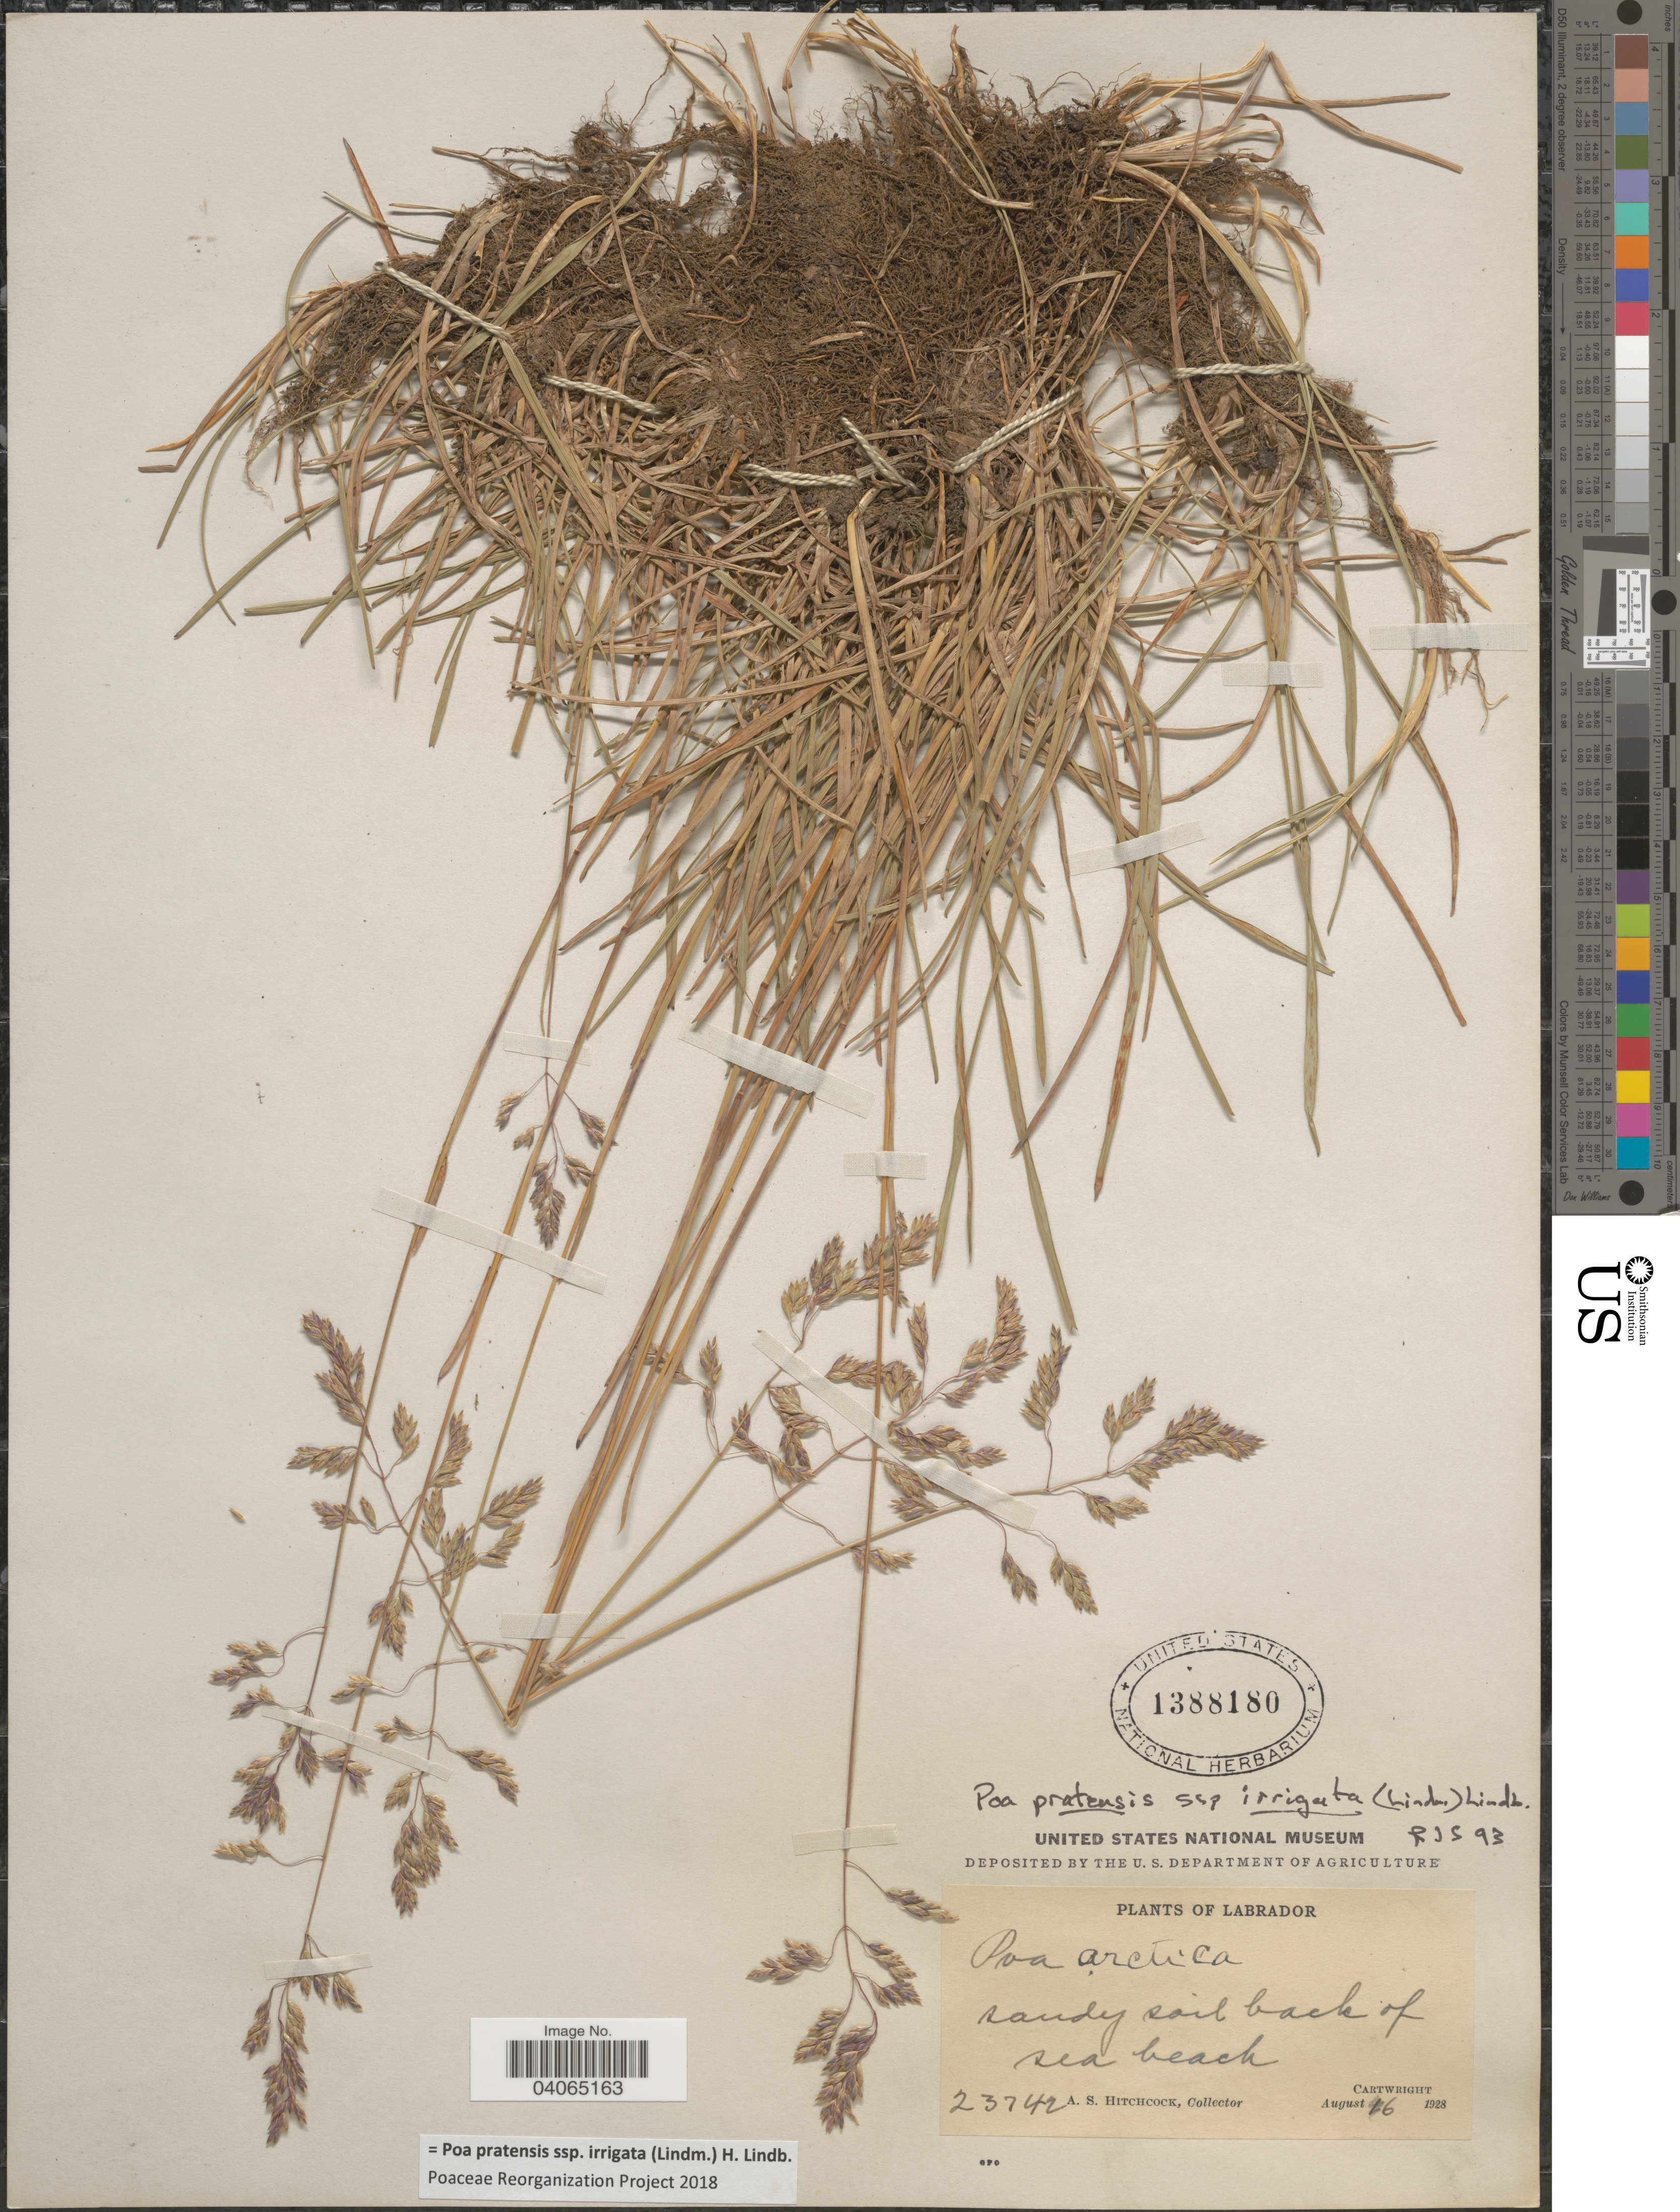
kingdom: Plantae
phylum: Tracheophyta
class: Liliopsida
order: Poales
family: Poaceae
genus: Poa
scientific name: Poa pratensis subsp. irrigata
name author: (Lindm.) H. Lindb.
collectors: A. S. Hitchcock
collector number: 23742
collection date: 1928-08-16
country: Canada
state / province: Newfoundland and Labrador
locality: Labrador. Sandy soil back of sea beach. Cartwright.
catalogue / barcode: US 1388180